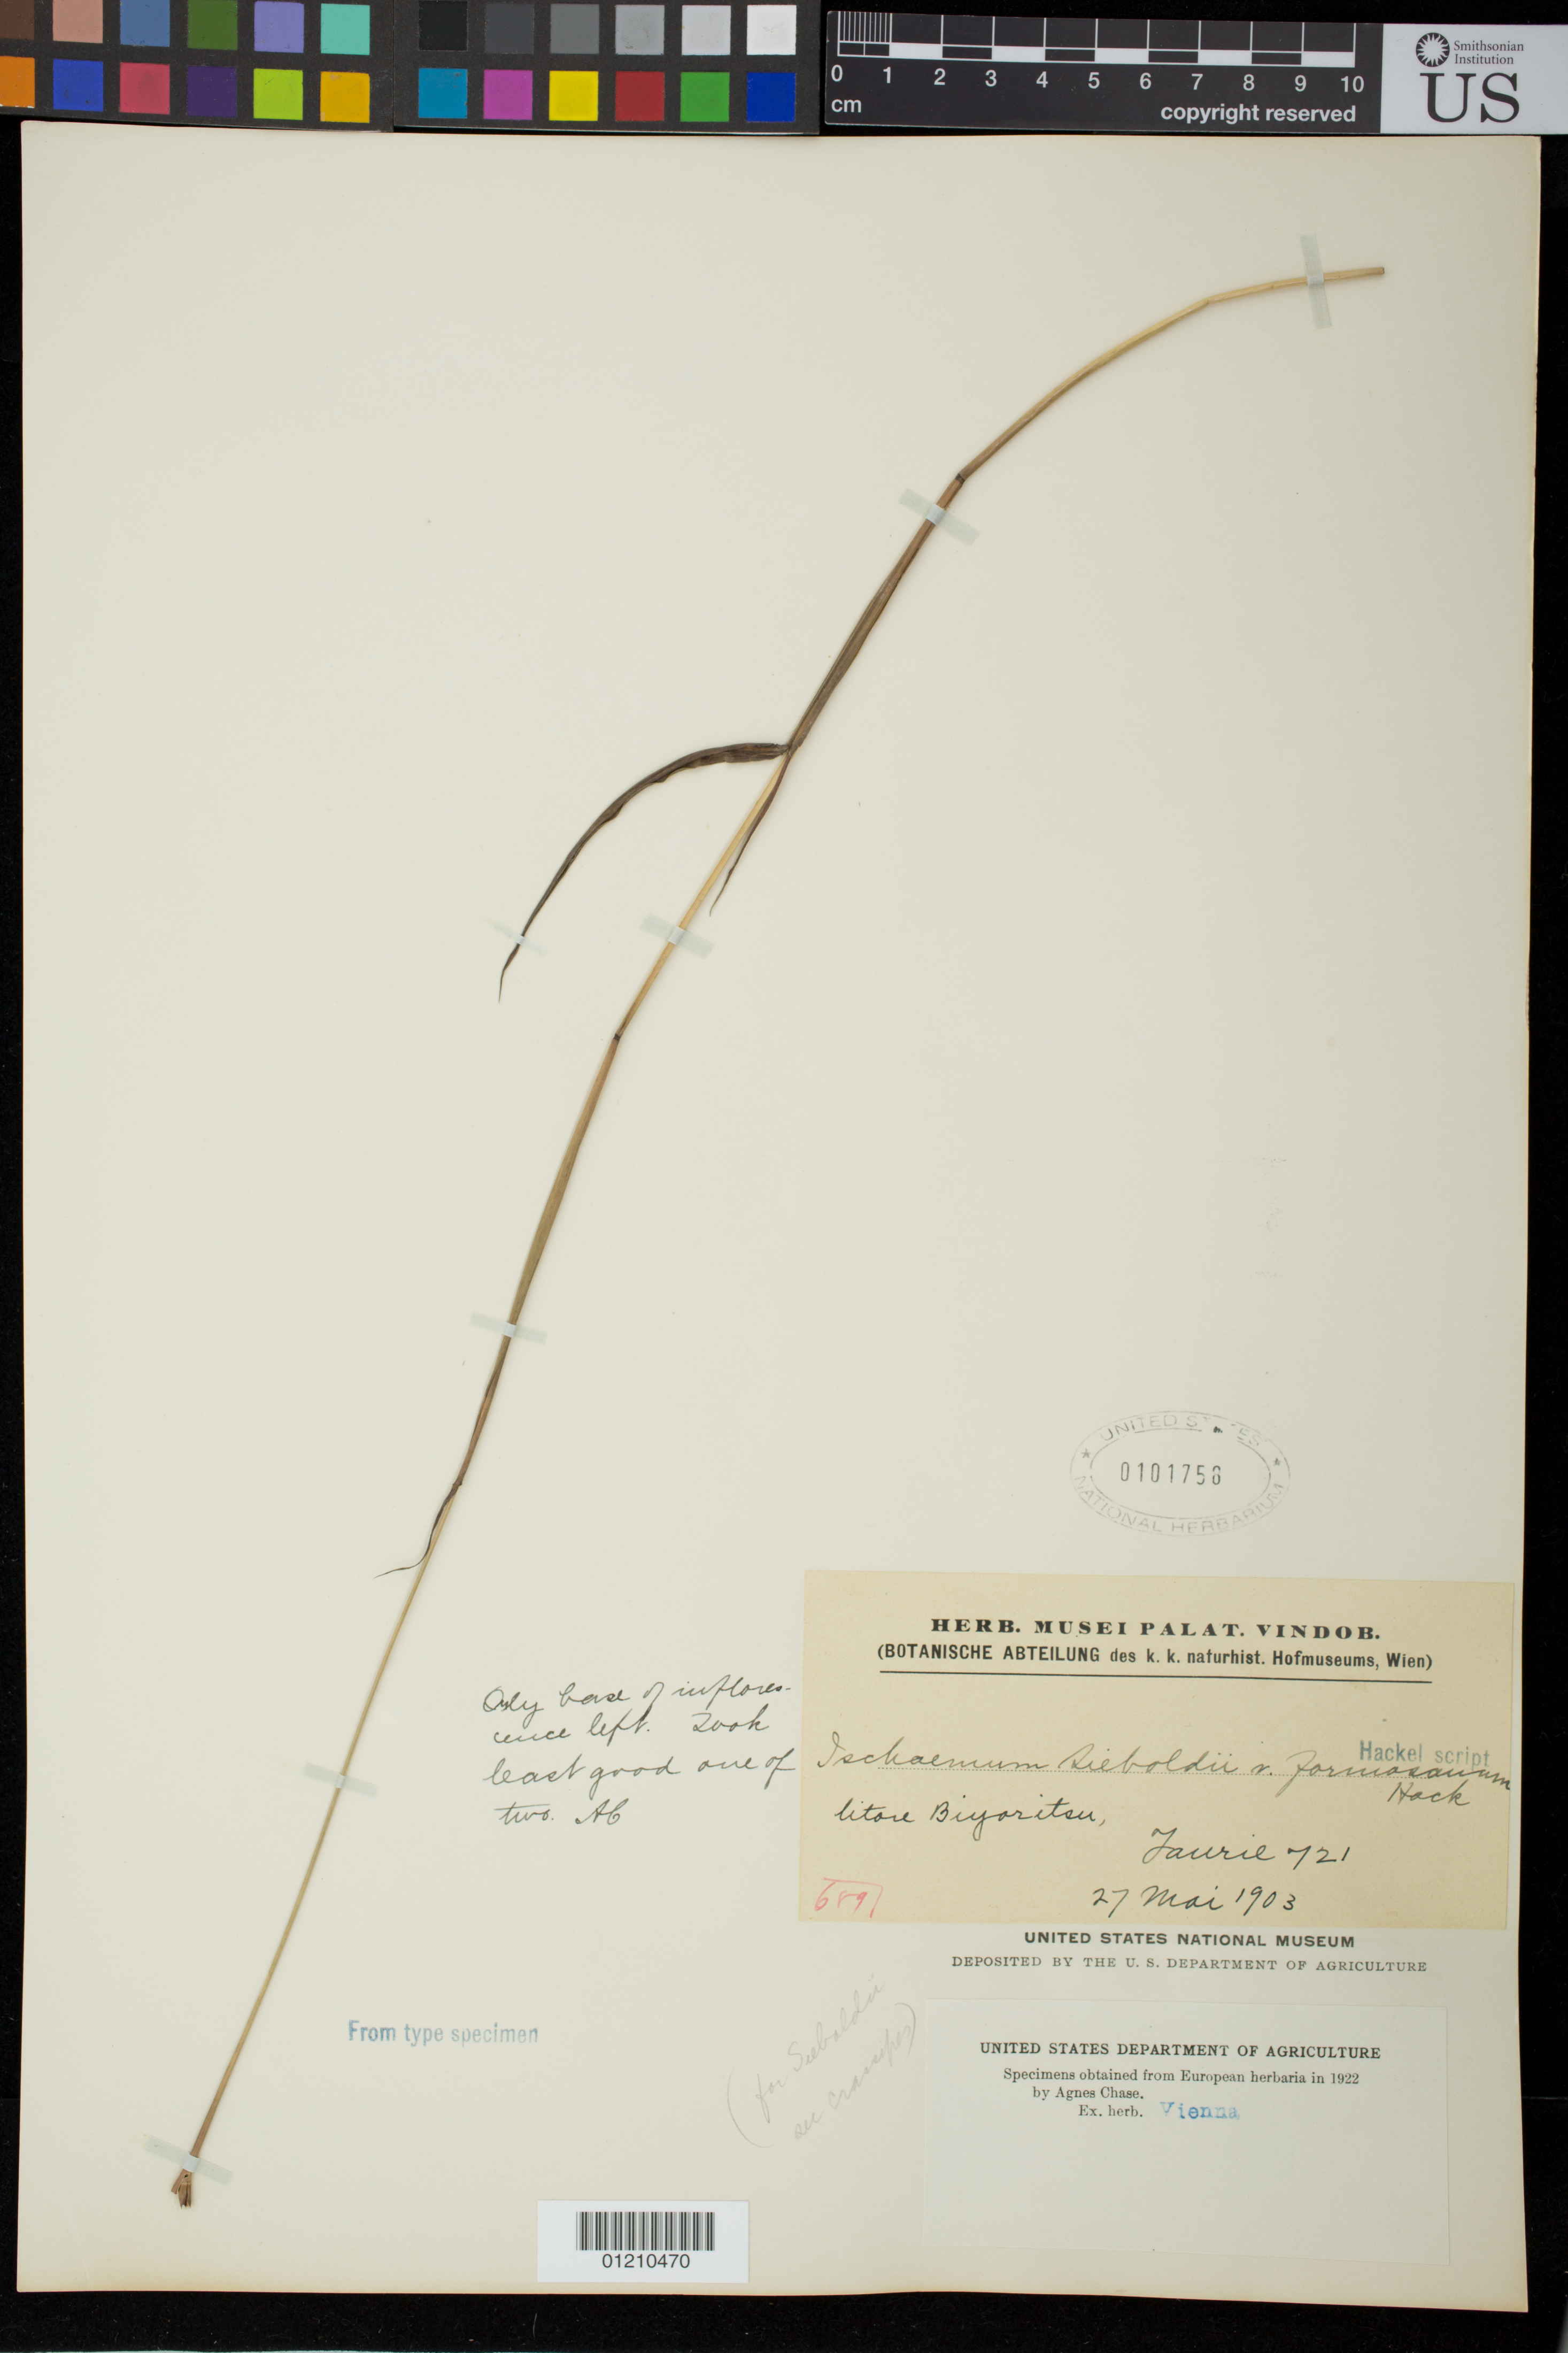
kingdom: Plantae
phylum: Tracheophyta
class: Liliopsida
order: Poales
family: Poaceae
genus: Ischaemum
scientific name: Ischaemum sieboldii var. formosanum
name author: Hack.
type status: Type Collection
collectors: U. Faurie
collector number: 721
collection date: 1903-05-27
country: Taiwan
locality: Litore Biyoritsu.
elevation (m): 10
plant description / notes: Fragmentary material of type specimen ex herb.Vienna.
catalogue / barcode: US 101758